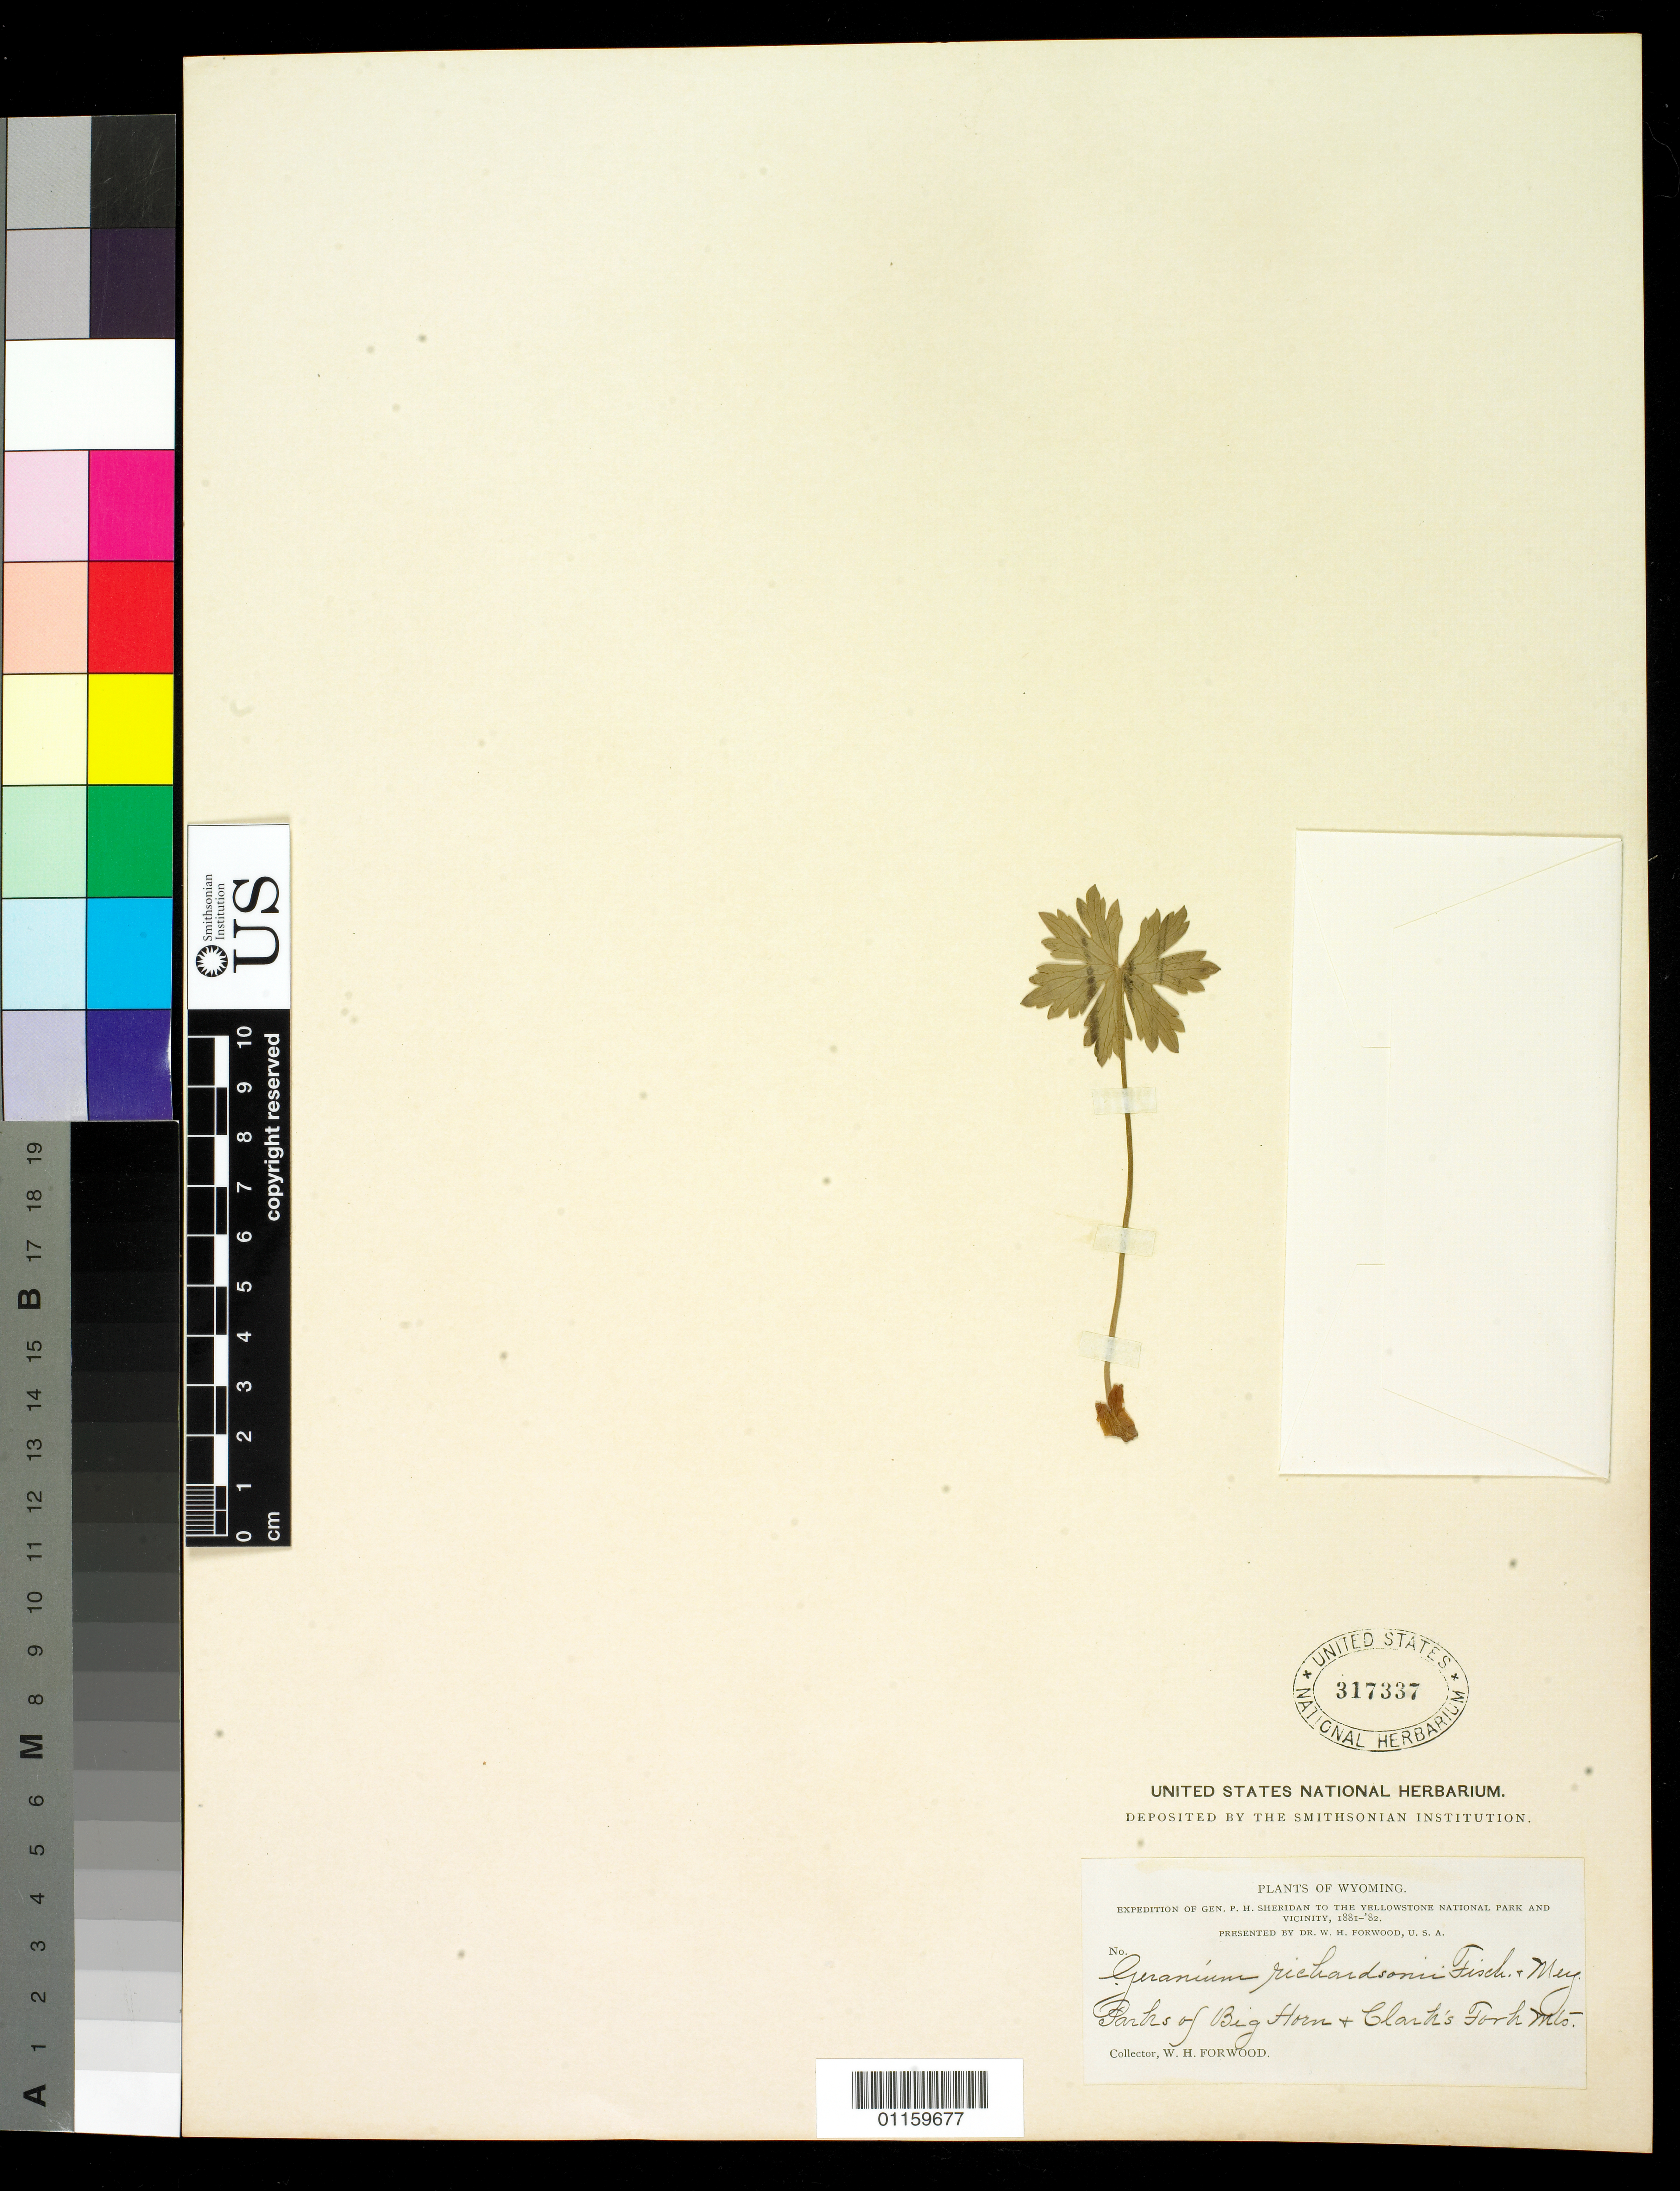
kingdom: Plantae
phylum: Tracheophyta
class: Magnoliopsida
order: Geraniales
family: Geraniaceae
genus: Geranium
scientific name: Geranium richardsonii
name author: Fisch. & Trautv.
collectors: W. Forwood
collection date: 1881/1882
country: United States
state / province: Wyoming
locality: Parks of Big Horn+ Clark's Fork Mts.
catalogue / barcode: US 317337